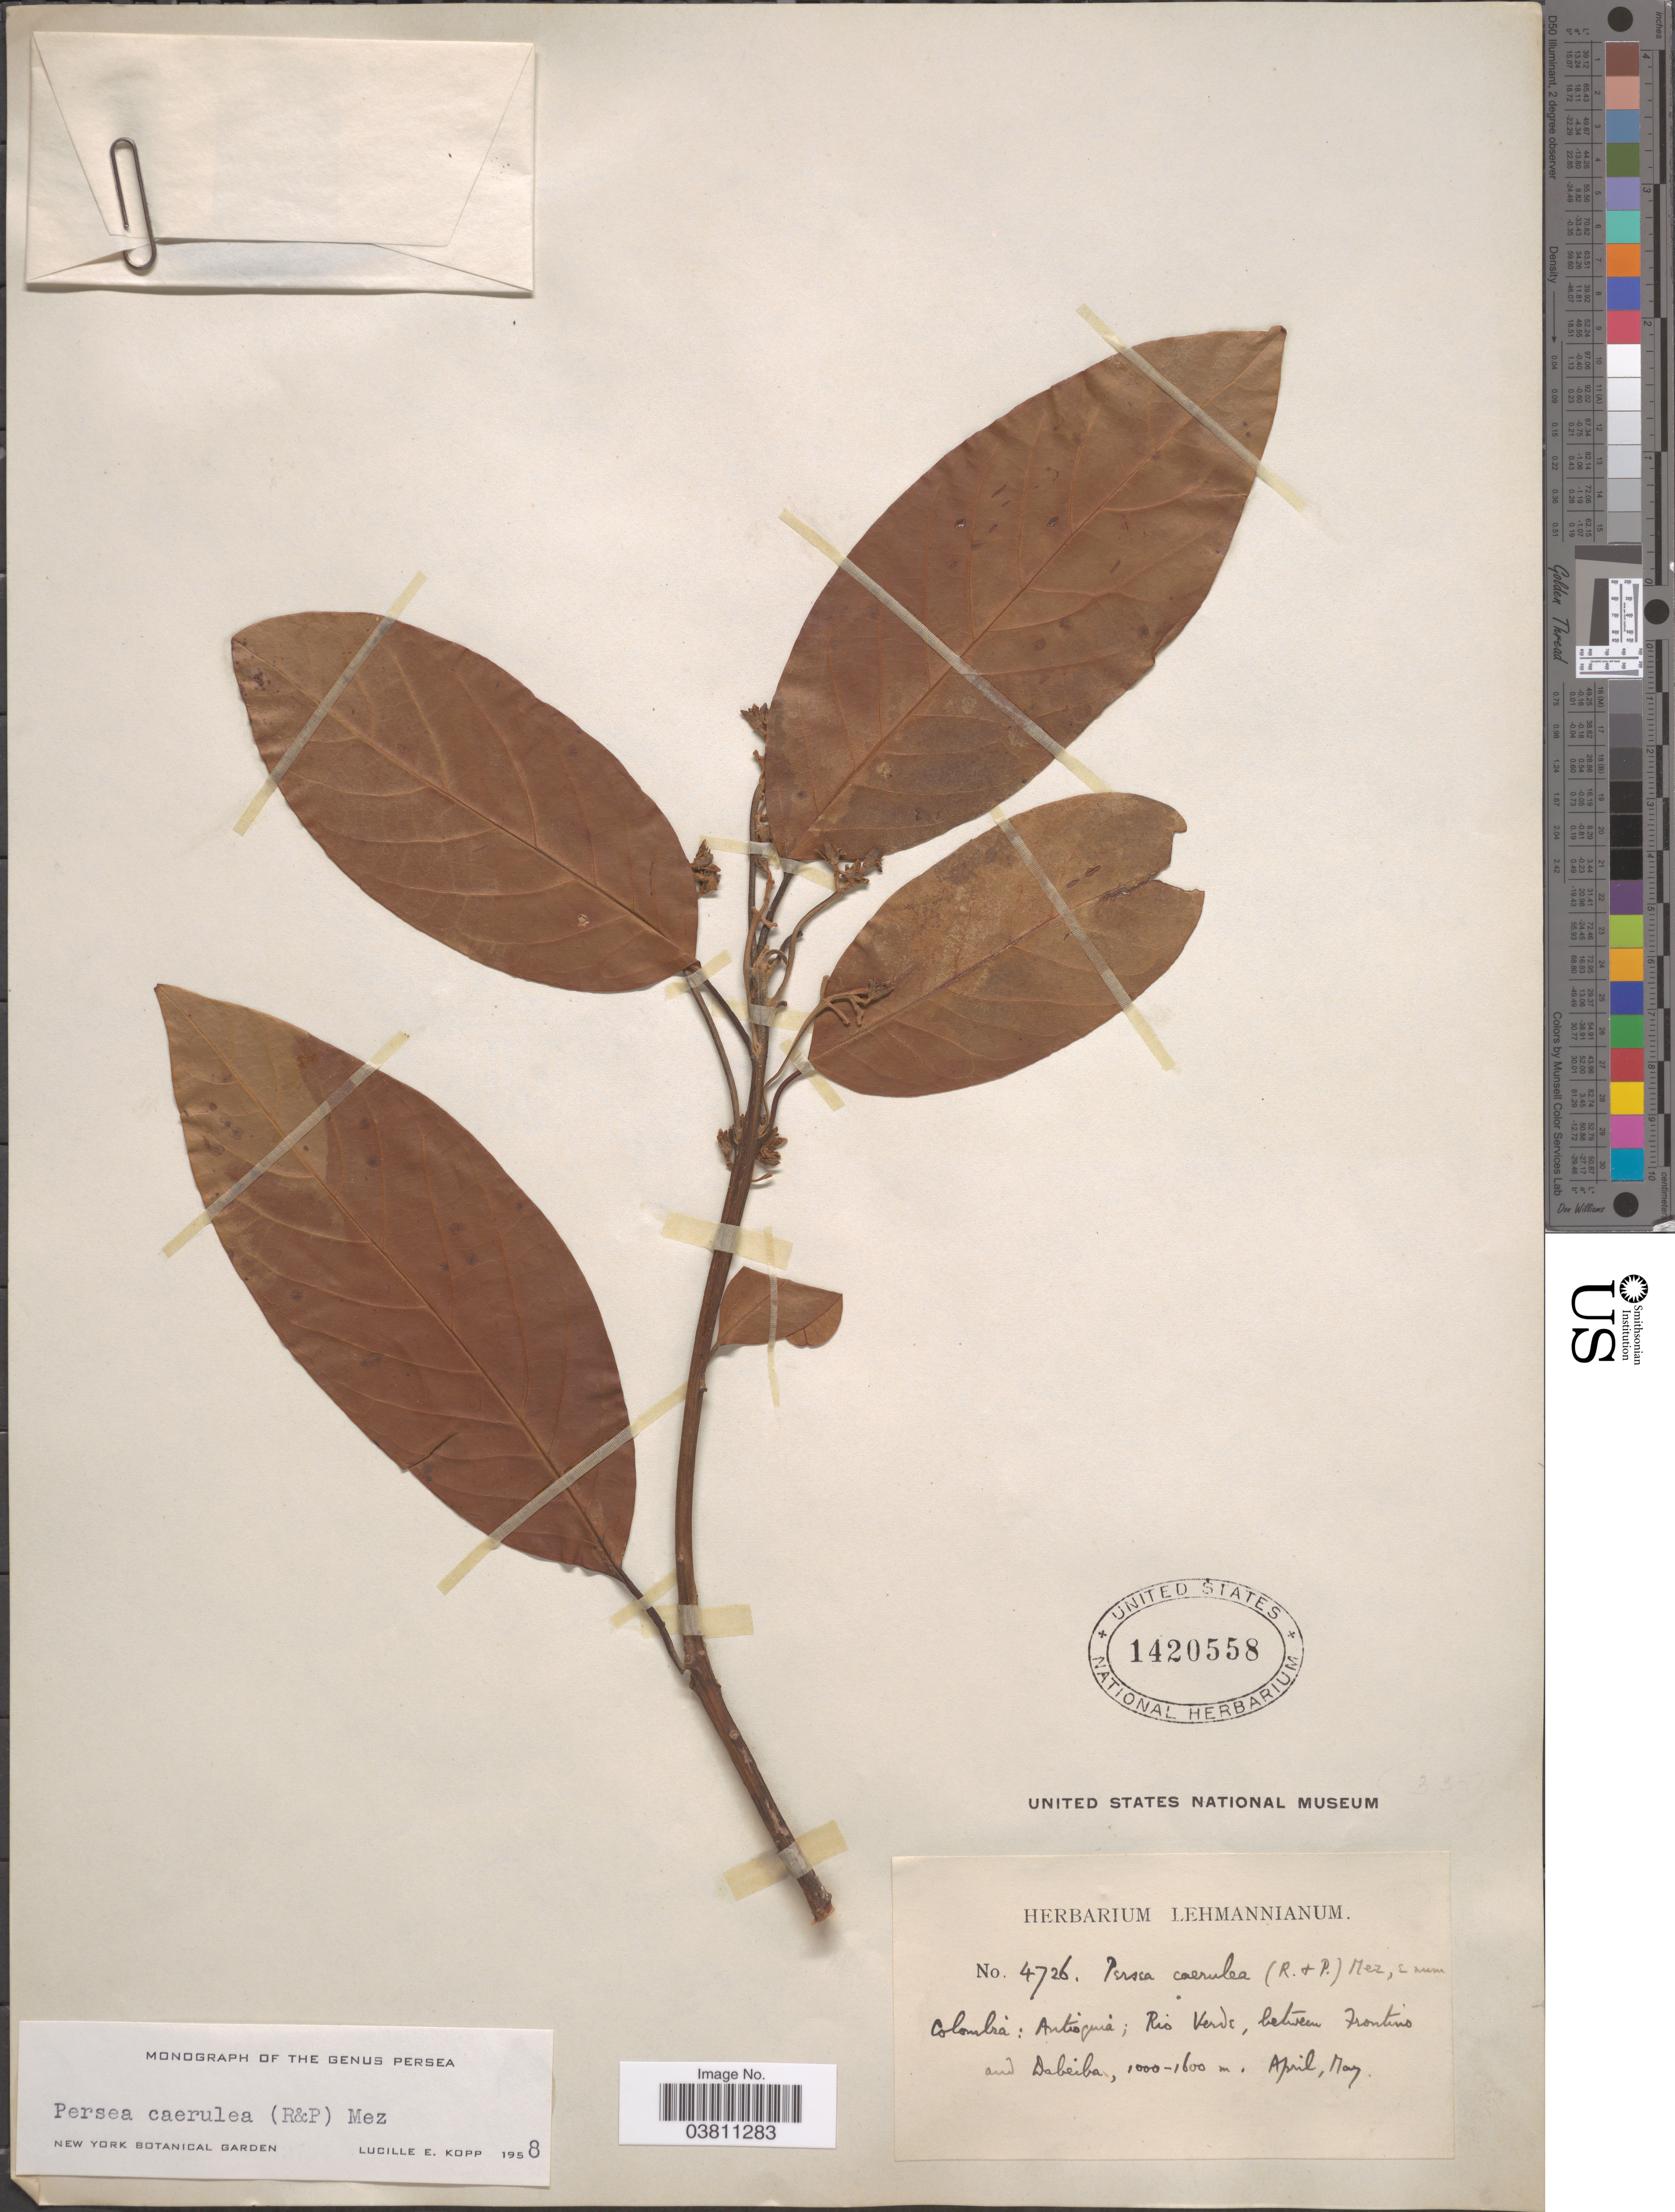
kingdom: Plantae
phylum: Tracheophyta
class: Magnoliopsida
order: Laurales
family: Lauraceae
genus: Persea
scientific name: Persea caerulea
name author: (Ruiz & Pav.) Mez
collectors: ex herb. Lehmannianum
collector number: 4726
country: Colombia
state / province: Antioquia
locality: Rio Verde, between Frontino and Dabeiba.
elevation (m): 1000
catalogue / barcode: US 1420558